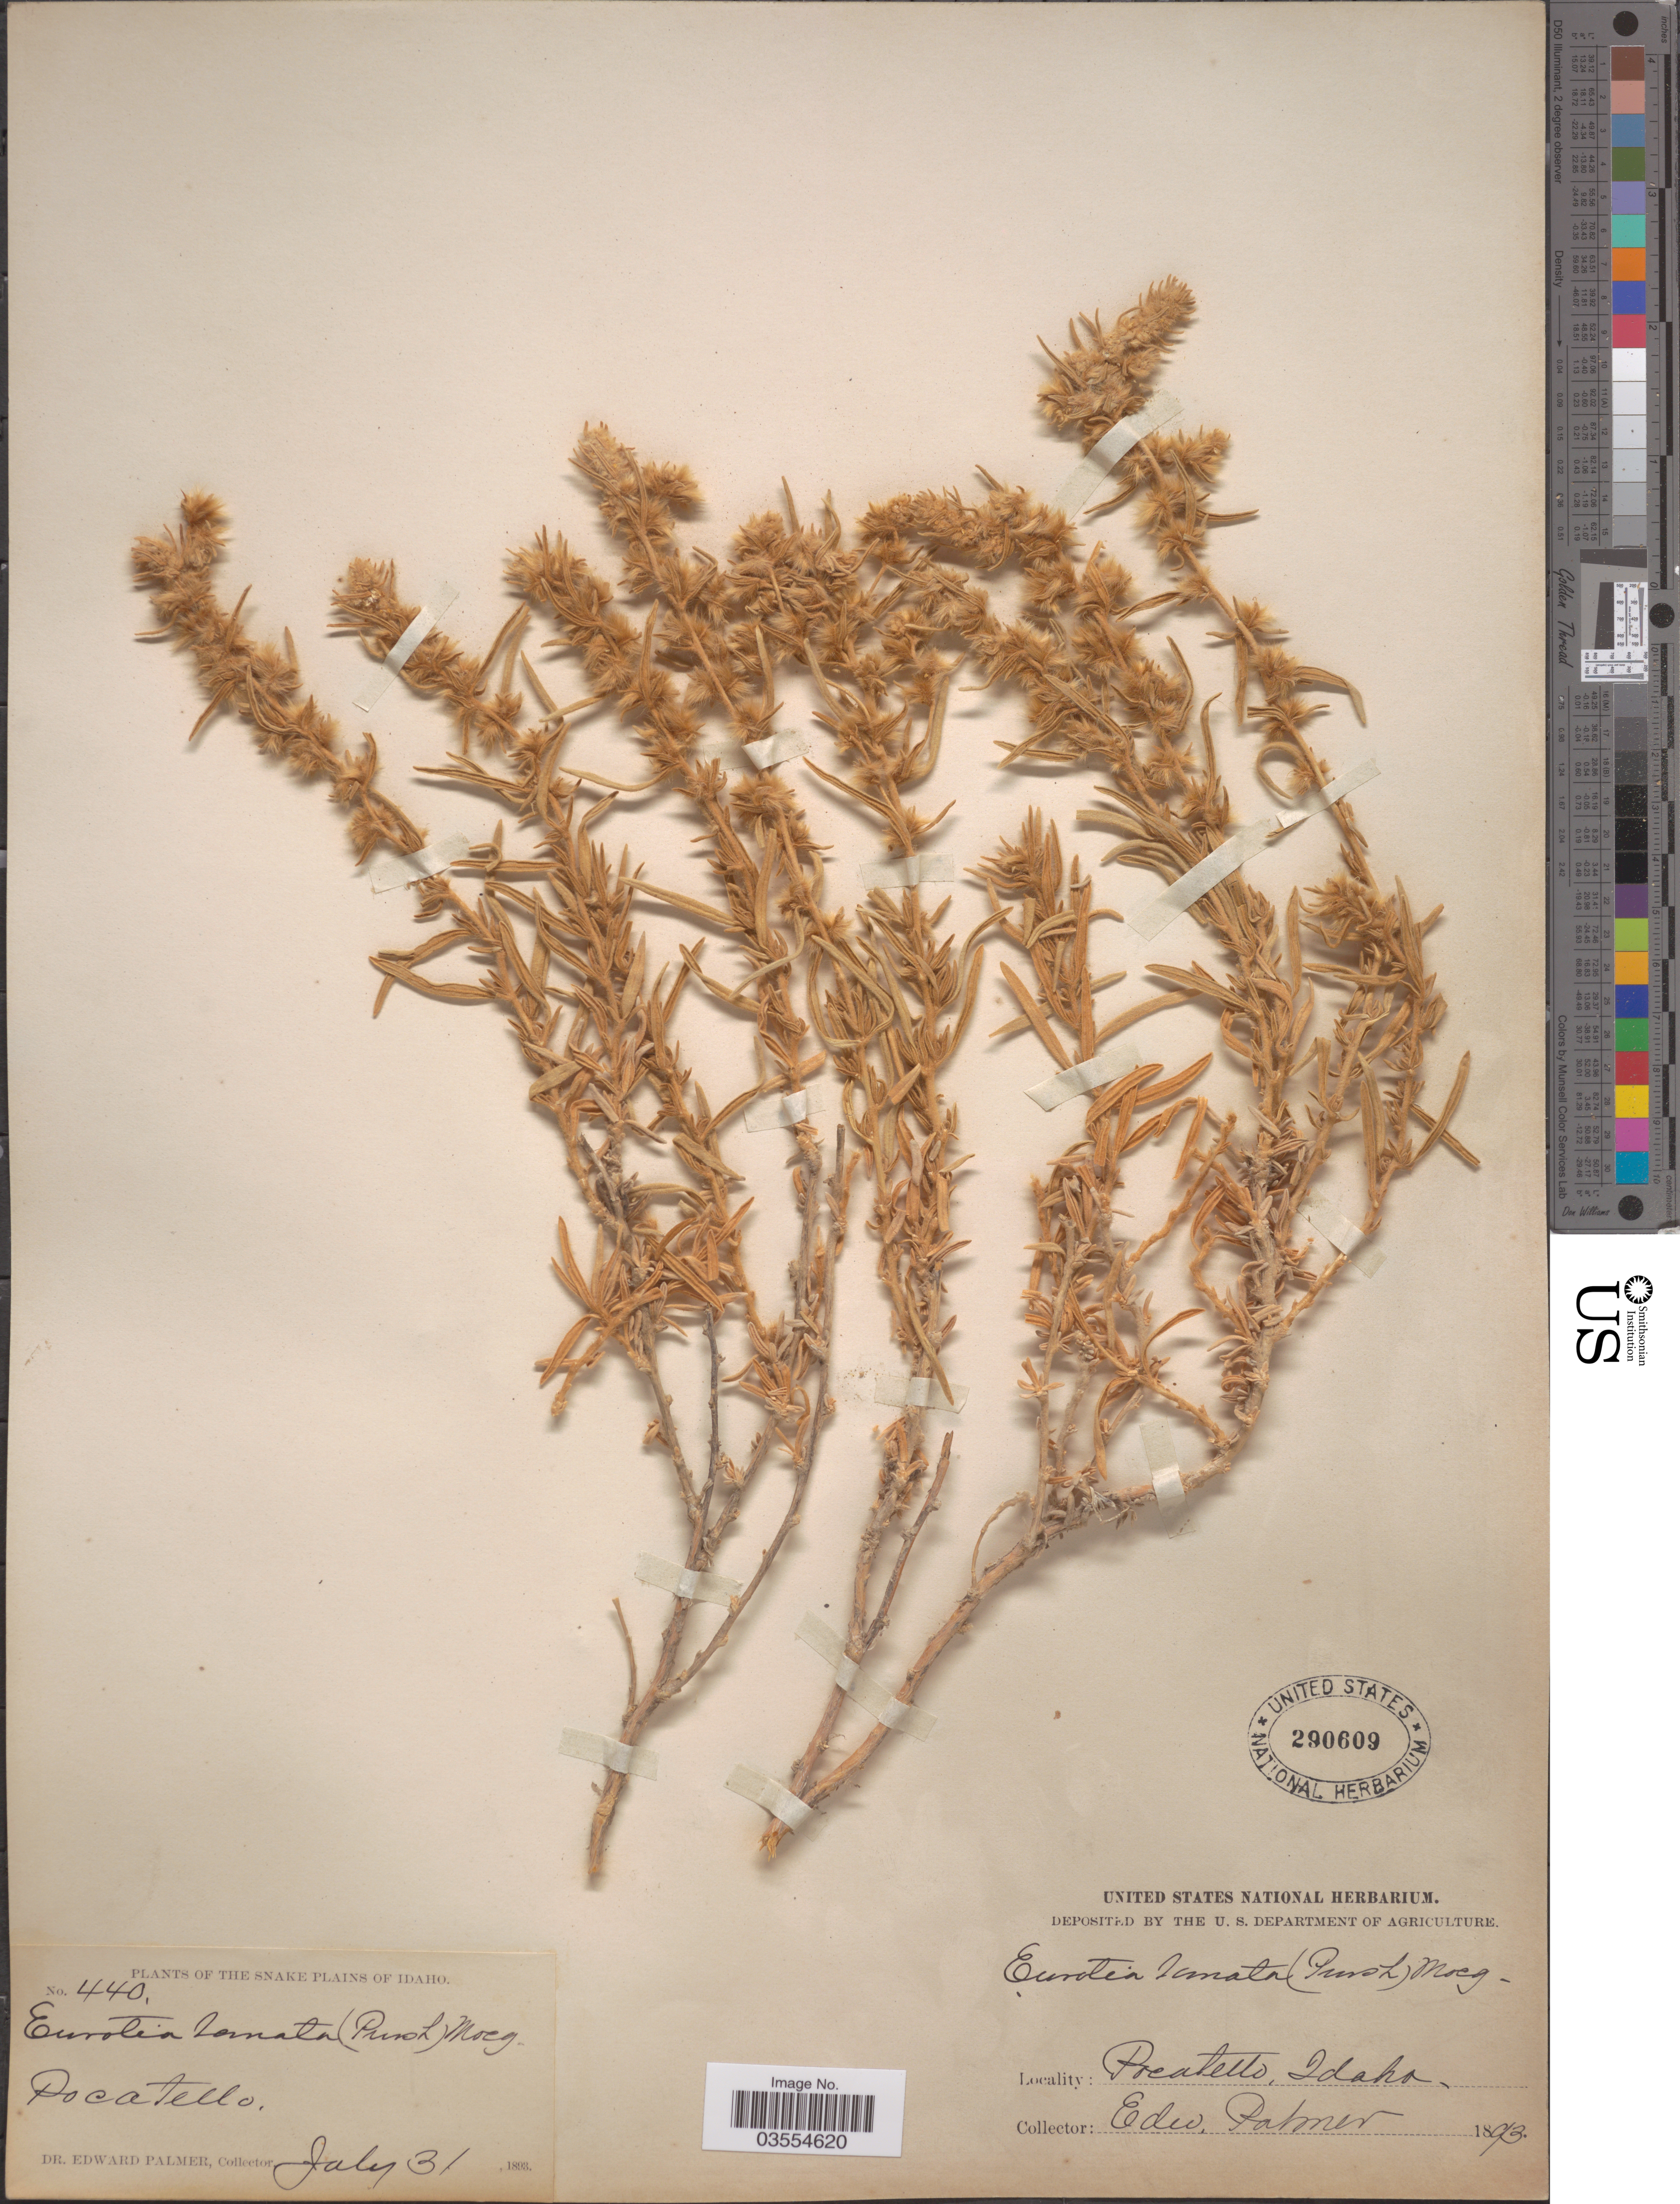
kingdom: Plantae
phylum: Tracheophyta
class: Magnoliopsida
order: Caryophyllales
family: Amaranthaceae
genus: Krascheninnikovia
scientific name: Krascheninnikovia lanata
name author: (Pursh) A. Meeuse & A.Smit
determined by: U.S. National Herbarium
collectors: E. Palmer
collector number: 440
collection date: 1893-07-31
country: United States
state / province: Idaho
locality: Snake Plains of Idaho. Pocatello.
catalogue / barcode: US 290609